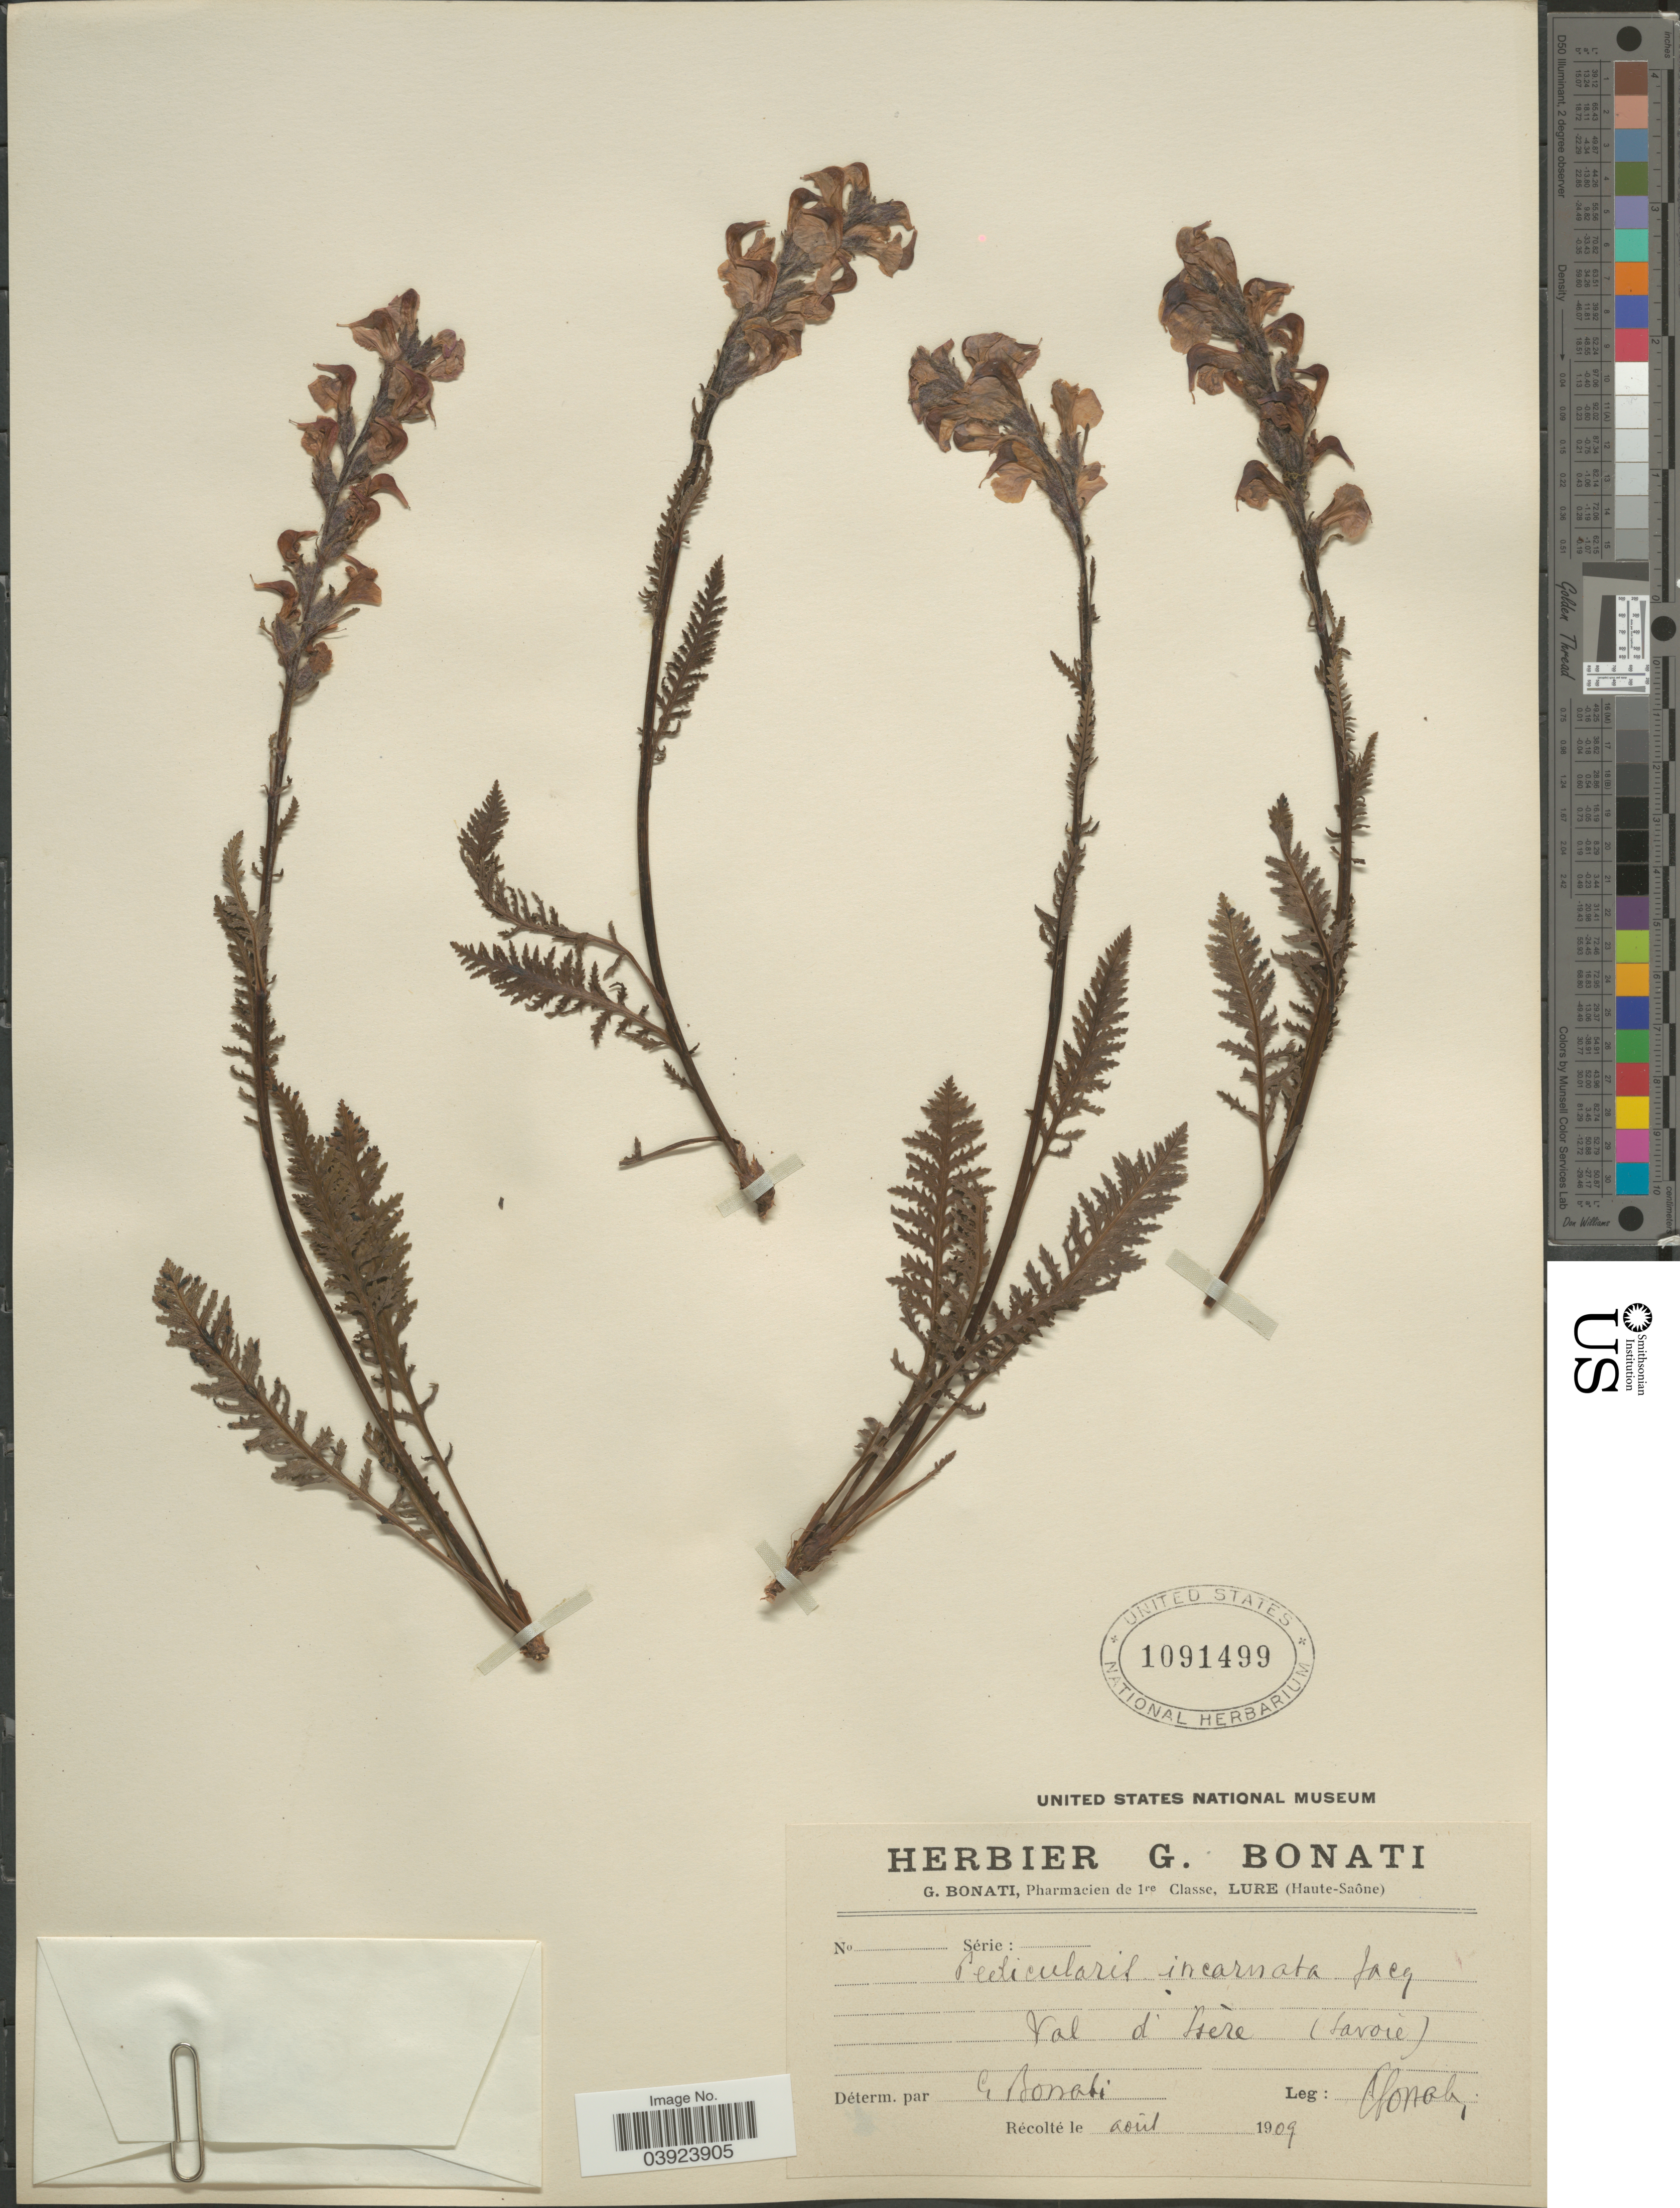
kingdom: Plantae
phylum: Tracheophyta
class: Magnoliopsida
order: Lamiales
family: Orobanchaceae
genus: Pedicularis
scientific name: Pedicularis incarnata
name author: L.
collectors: G. Bonati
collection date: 1909-08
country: France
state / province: Auvergne-Rhône-Alpes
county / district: Isère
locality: Val d'Isère (Savoie).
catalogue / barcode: US 1091499